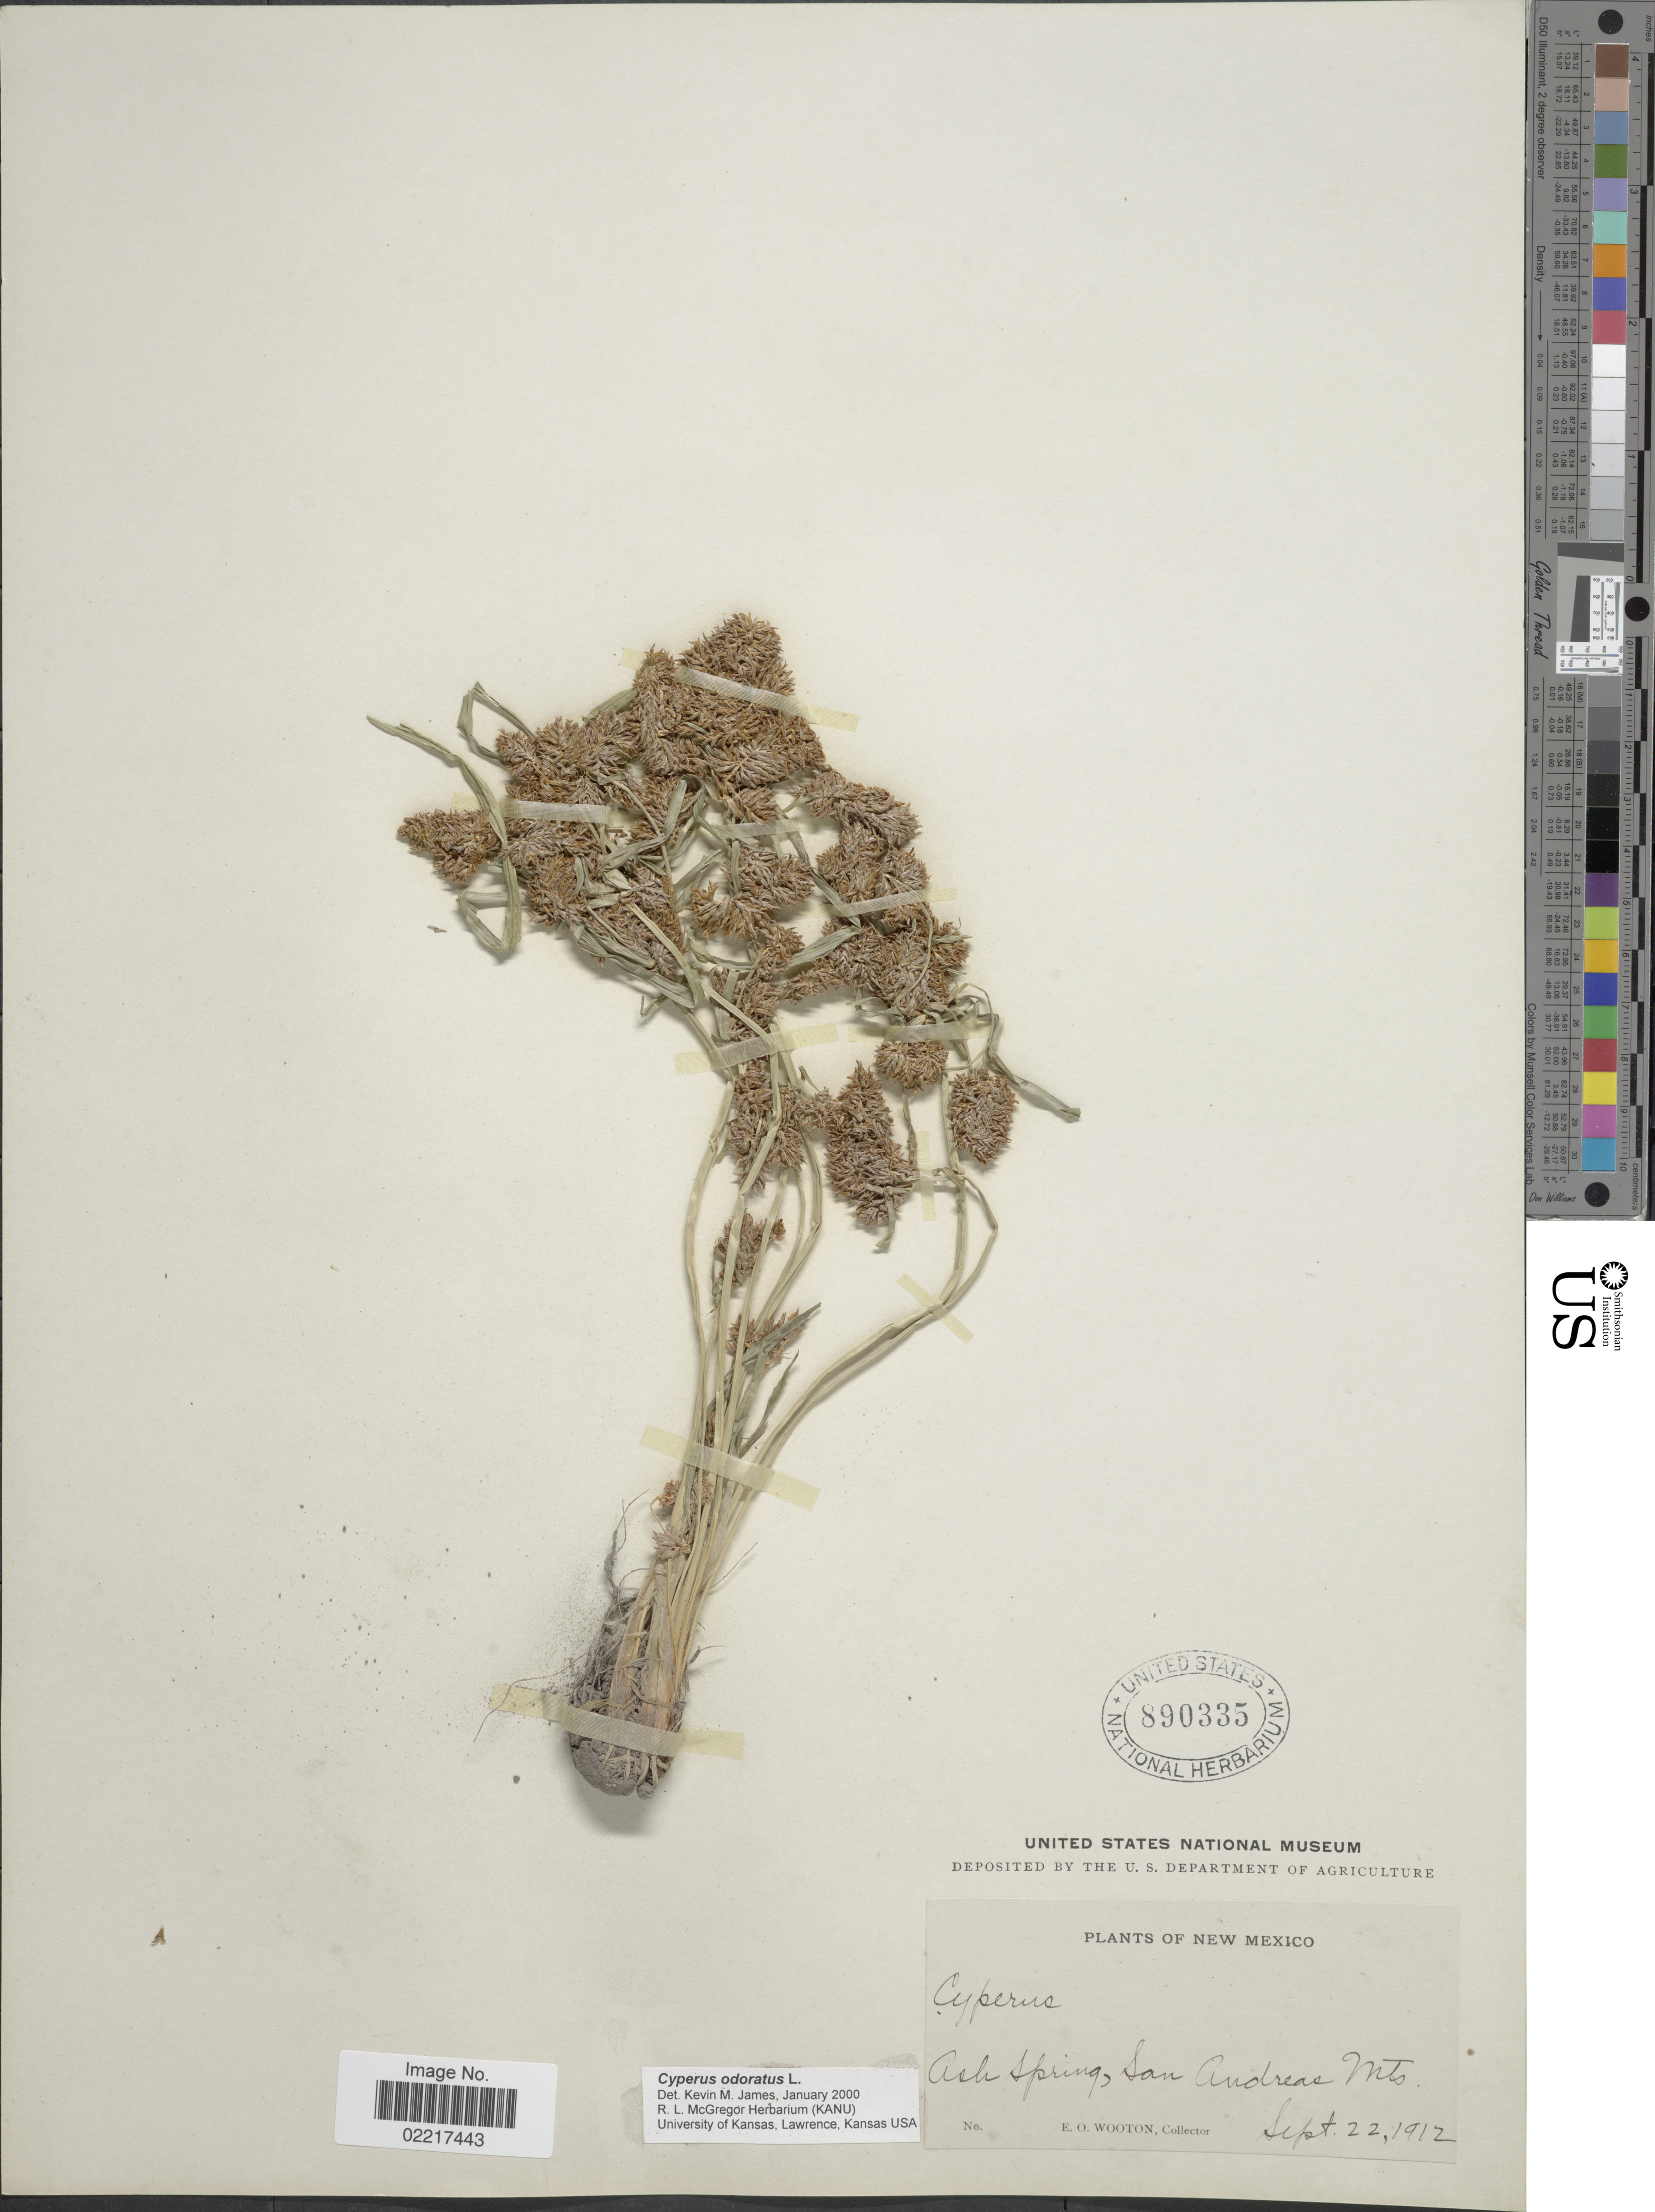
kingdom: Plantae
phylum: Tracheophyta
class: Liliopsida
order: Poales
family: Cyperaceae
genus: Cyperus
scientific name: Cyperus odoratus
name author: L.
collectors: E. O. Wooton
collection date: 1912-09-22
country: United States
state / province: New Mexico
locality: Ash Spring, San Andreas Mts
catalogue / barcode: US 890335